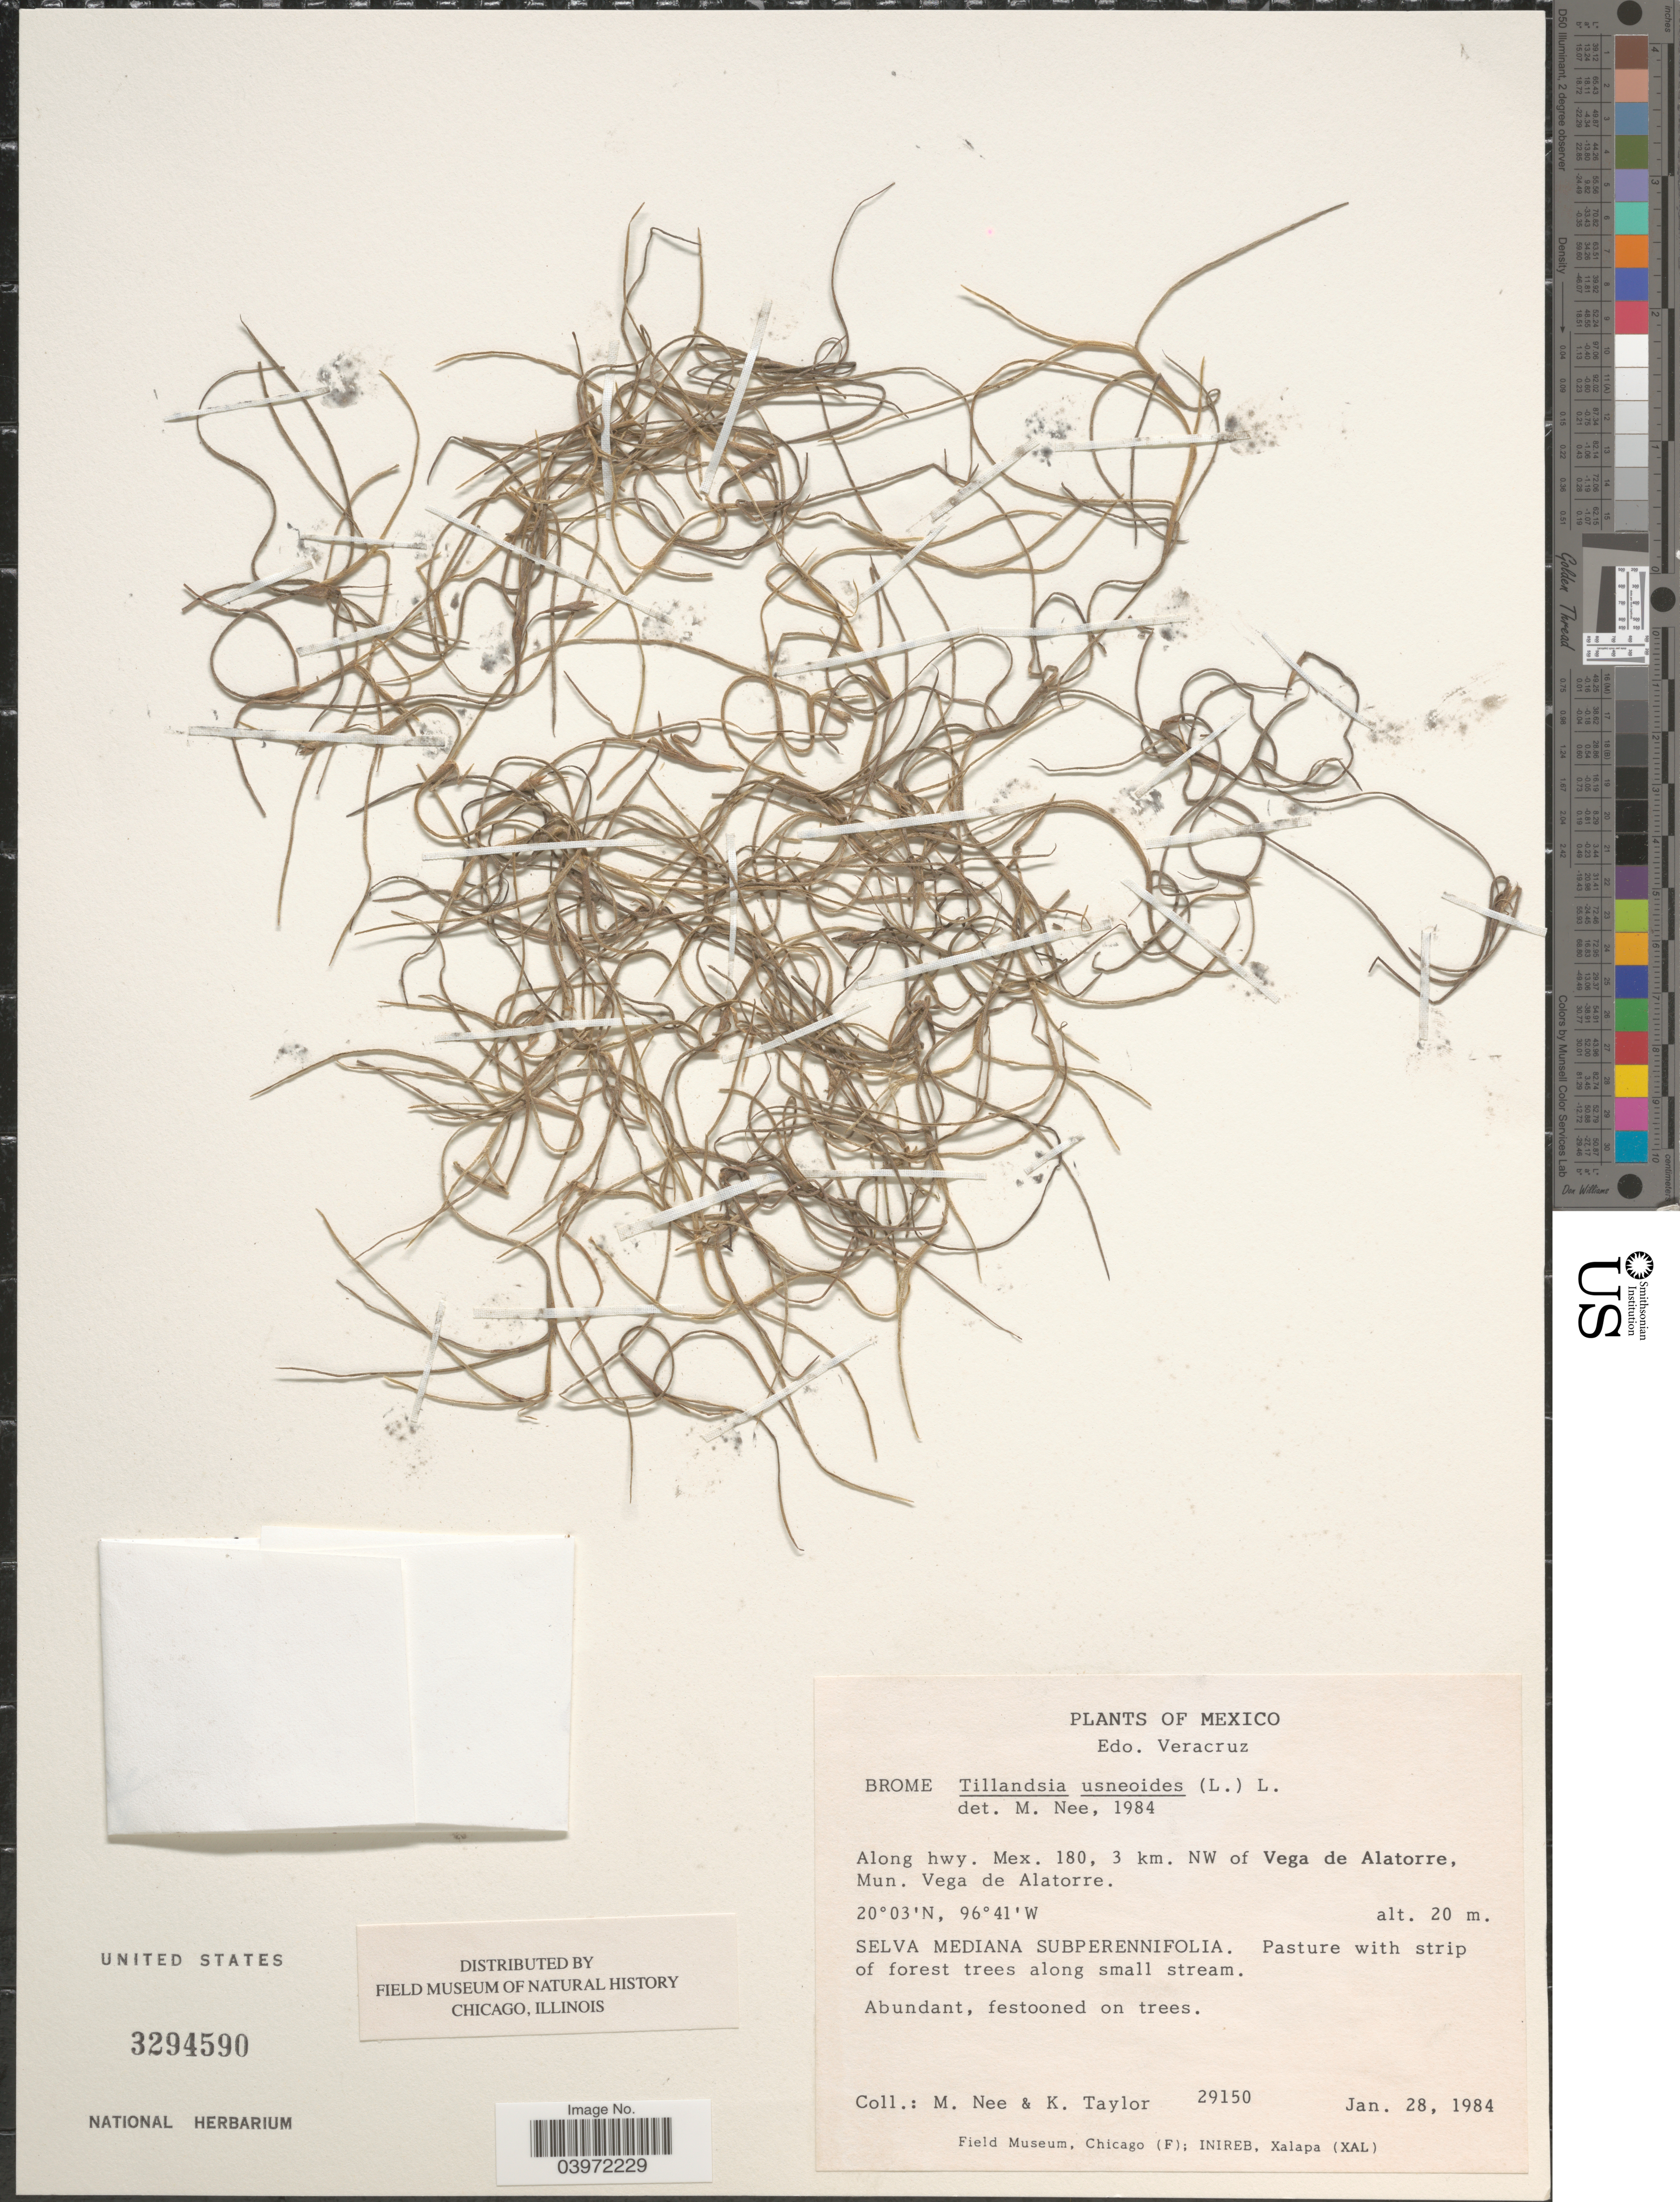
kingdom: Plantae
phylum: Tracheophyta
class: Liliopsida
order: Poales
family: Bromeliaceae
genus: Tillandsia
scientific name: Tillandsia usneoides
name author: (L.) L.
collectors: M. Nee & K. Taylor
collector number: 29150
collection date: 1984-01-28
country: Mexico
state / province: Veracruz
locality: Edo. Veracruz. Along hwy. Mex. 180, 3 km. NW of Vega de Alatorre, Mun. Vega de Alatorre. Selva Mediana Subperennifolia.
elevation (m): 20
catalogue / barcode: US 3294590